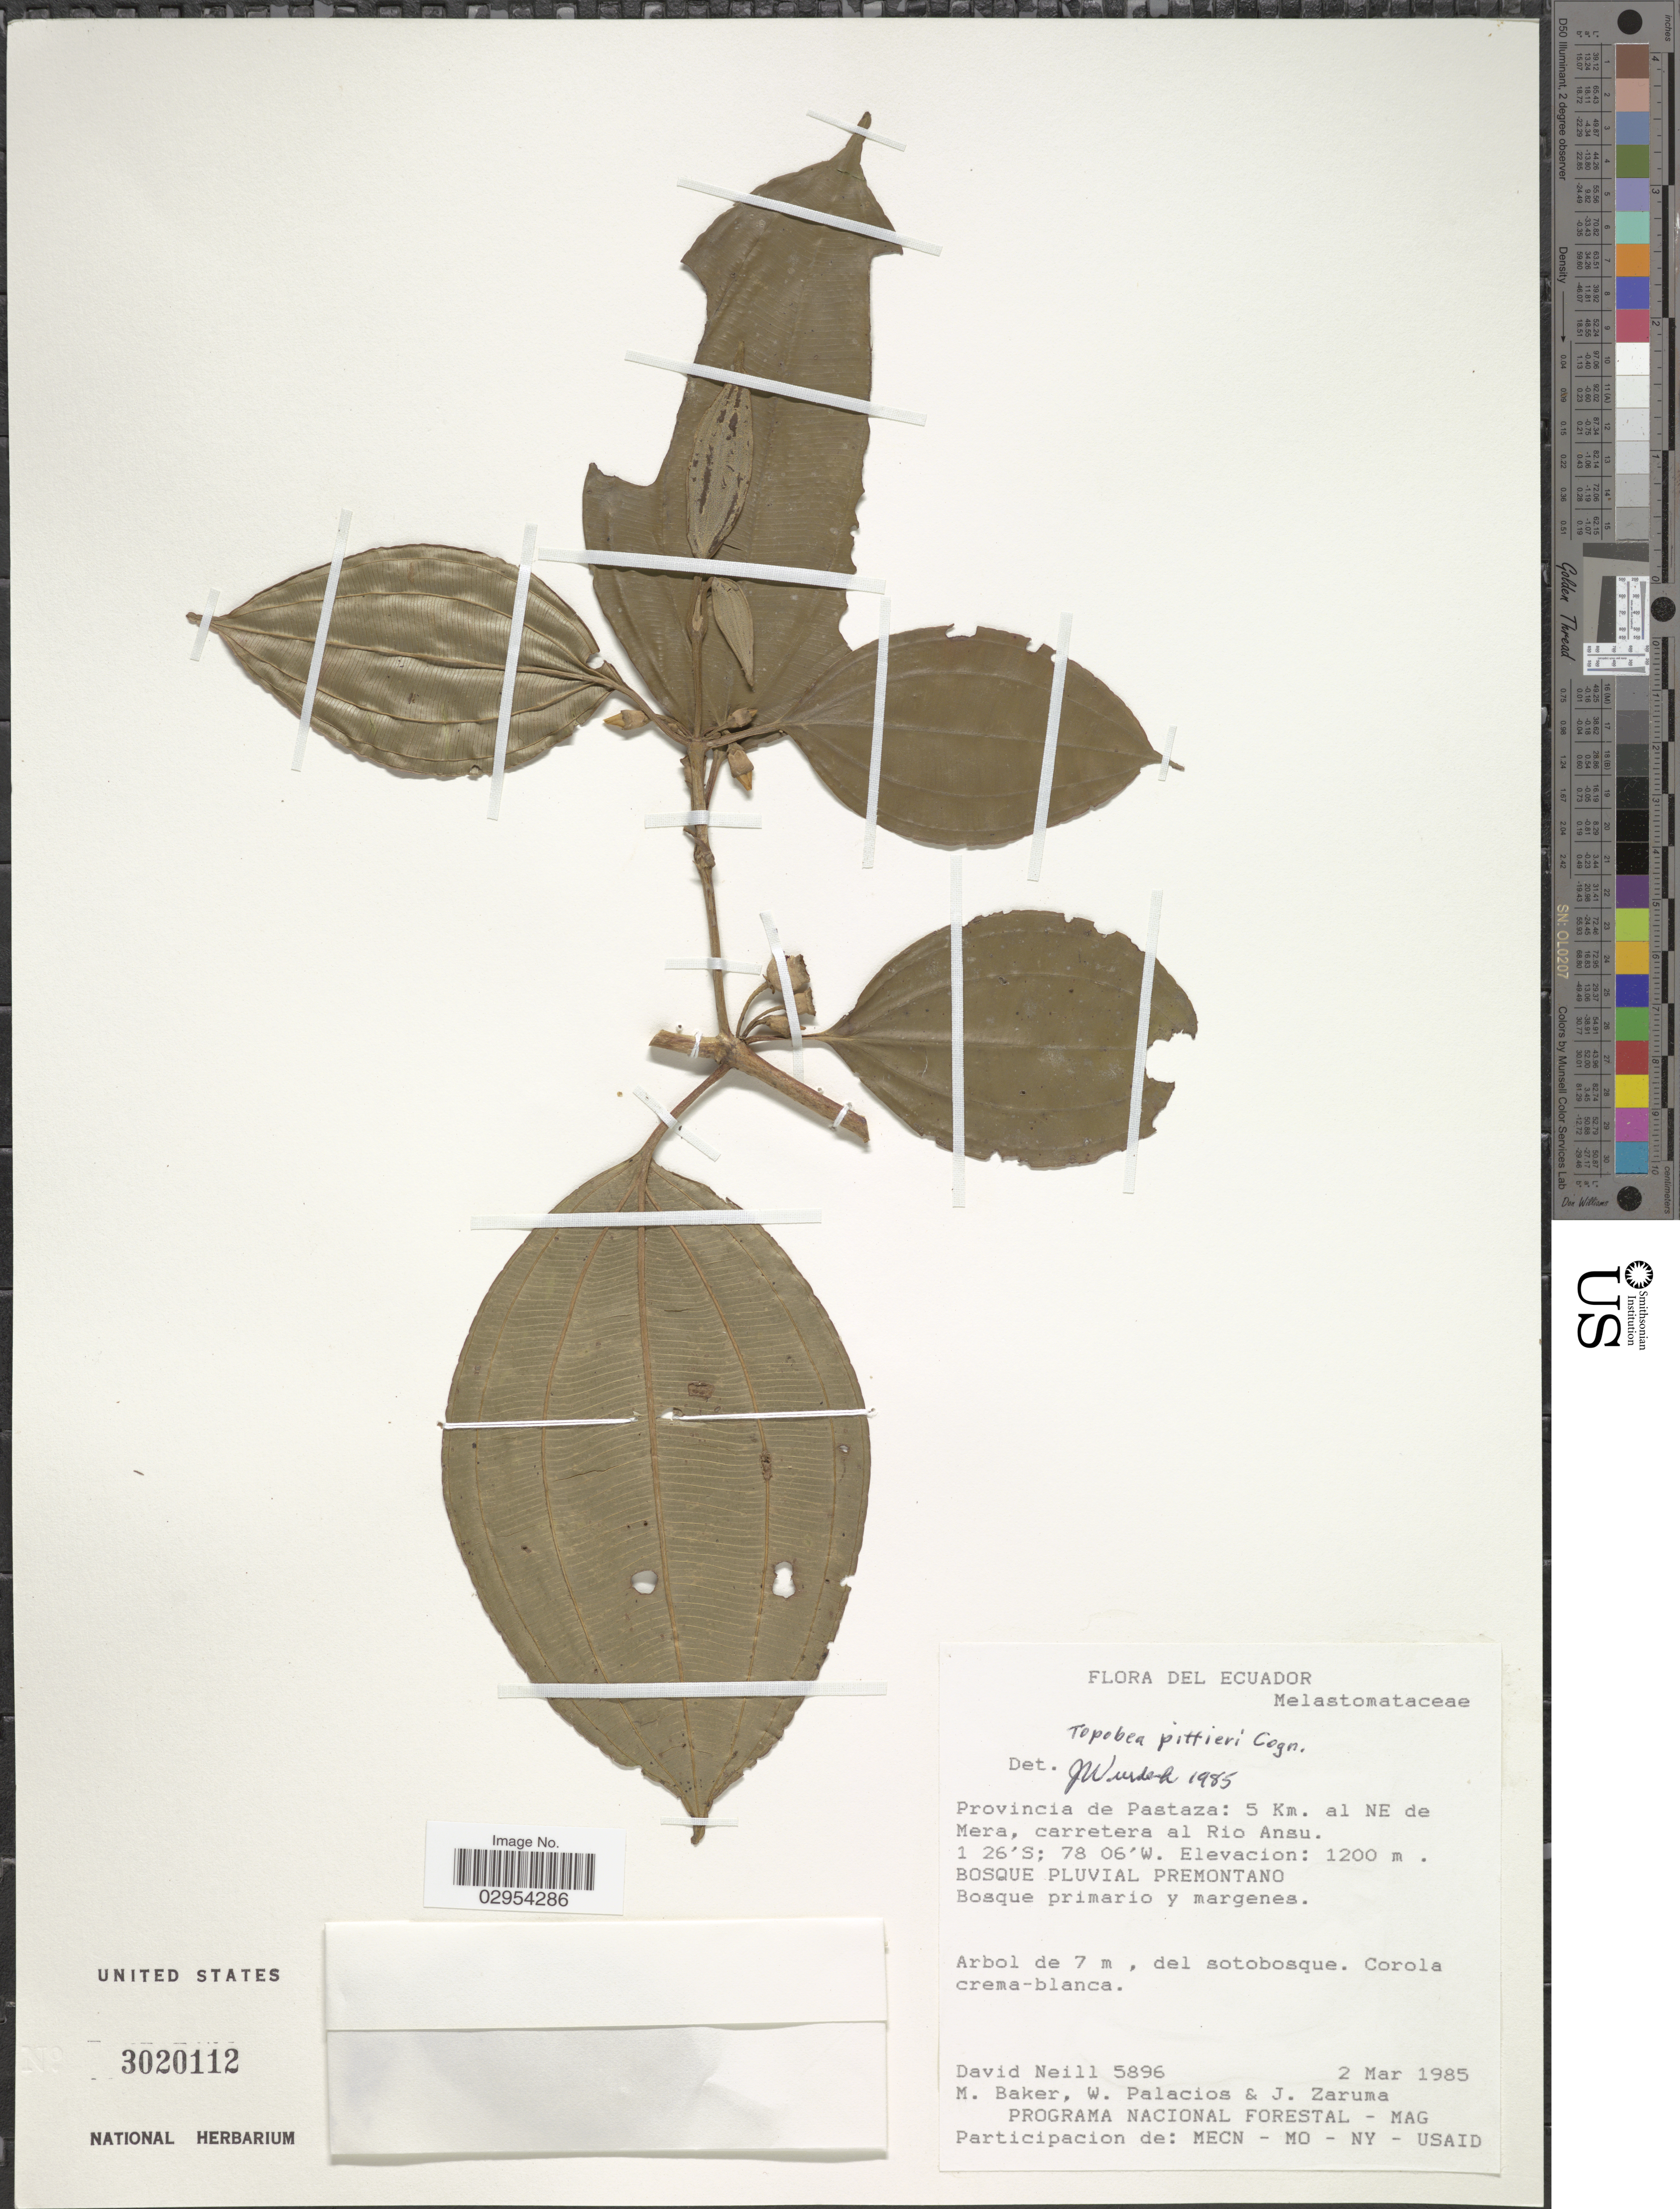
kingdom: Plantae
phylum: Tracheophyta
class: Magnoliopsida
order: Myrtales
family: Melastomataceae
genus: Topobea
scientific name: Topobea pittieri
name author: Cogn.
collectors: D. Neill, M. Baker, W. Palacios & J. Zaruma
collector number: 5896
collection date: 1985-03-02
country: Ecuador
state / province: Pastaza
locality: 5 Km. al NE de Mera, carretera al Rio Ansu.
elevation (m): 1200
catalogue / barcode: US 3020112